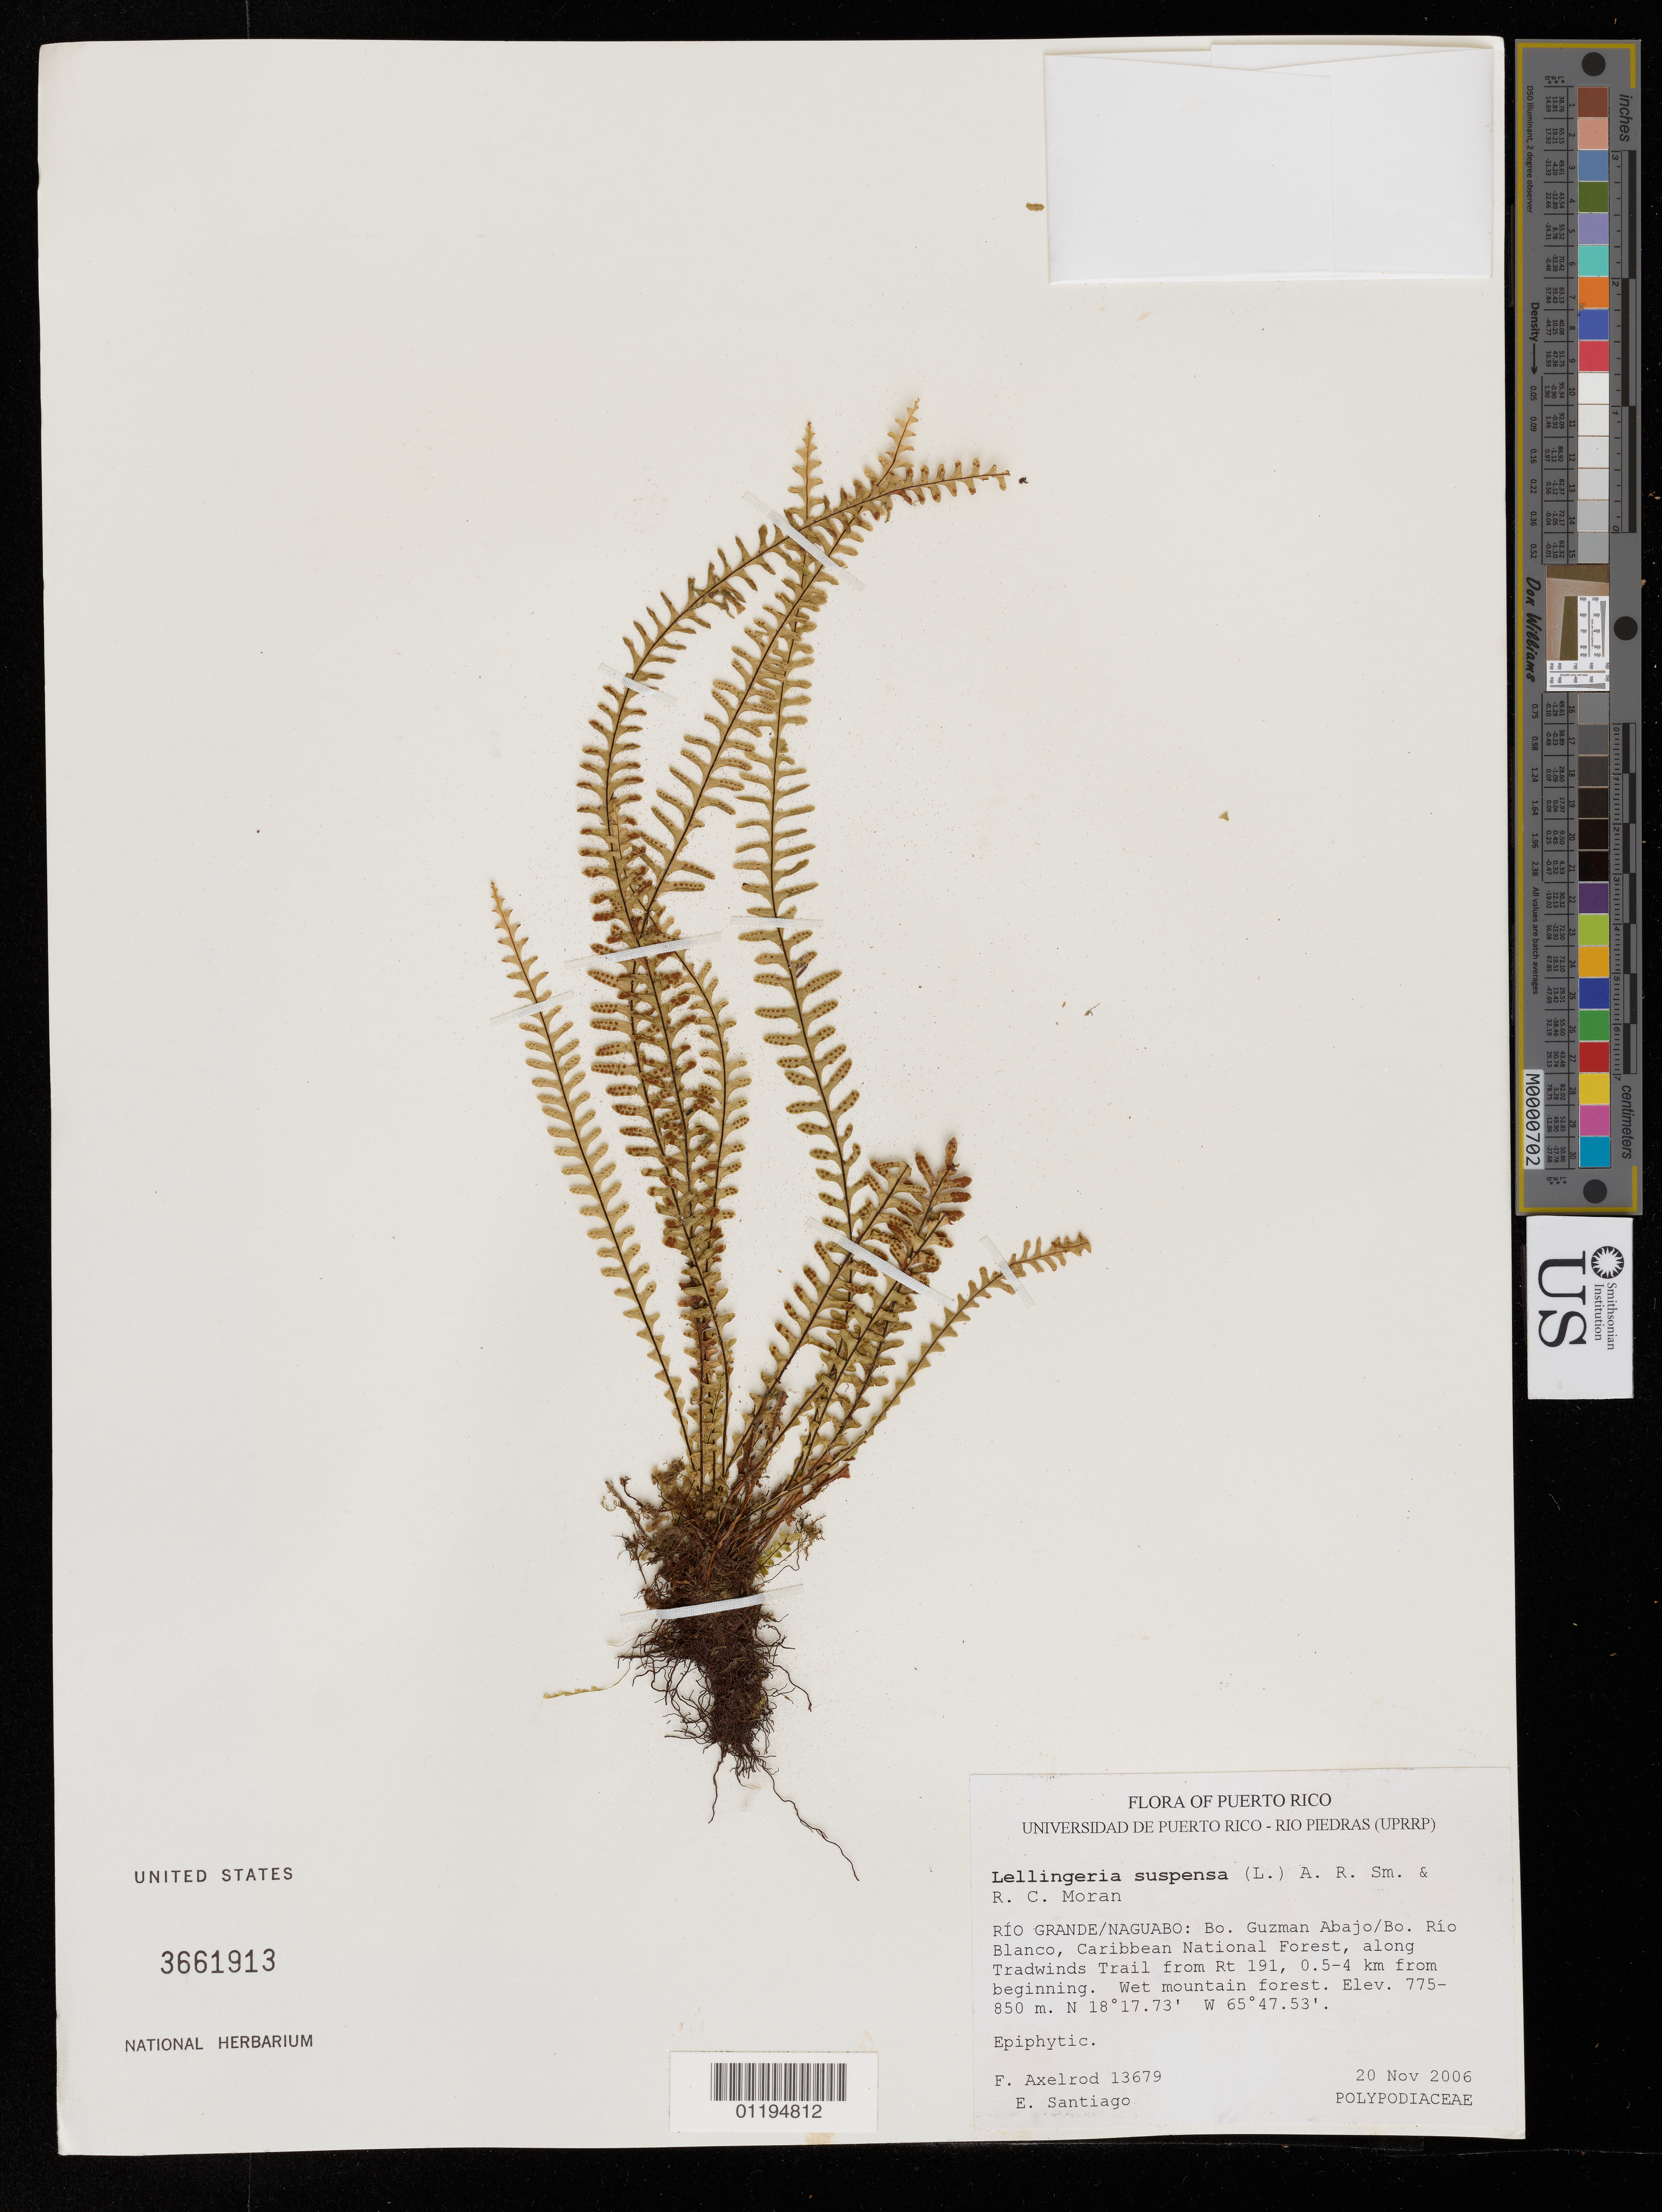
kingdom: Plantae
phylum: Tracheophyta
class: Polypodiopsida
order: Polypodiales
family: Polypodiaceae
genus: Lellingeria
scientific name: Lellingeria suspensa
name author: (L.) A.R. Sm. & R.C. Moran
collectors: F. S. Axelrod & E. Santiago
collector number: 13679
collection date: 2006-11-20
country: Puerto Rico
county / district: Rio Grande-Naguabo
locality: Caribbean National Forest along Tradewinds Trail from Rt 191, 0.5-4 km from beginning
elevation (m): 775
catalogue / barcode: US 3661913